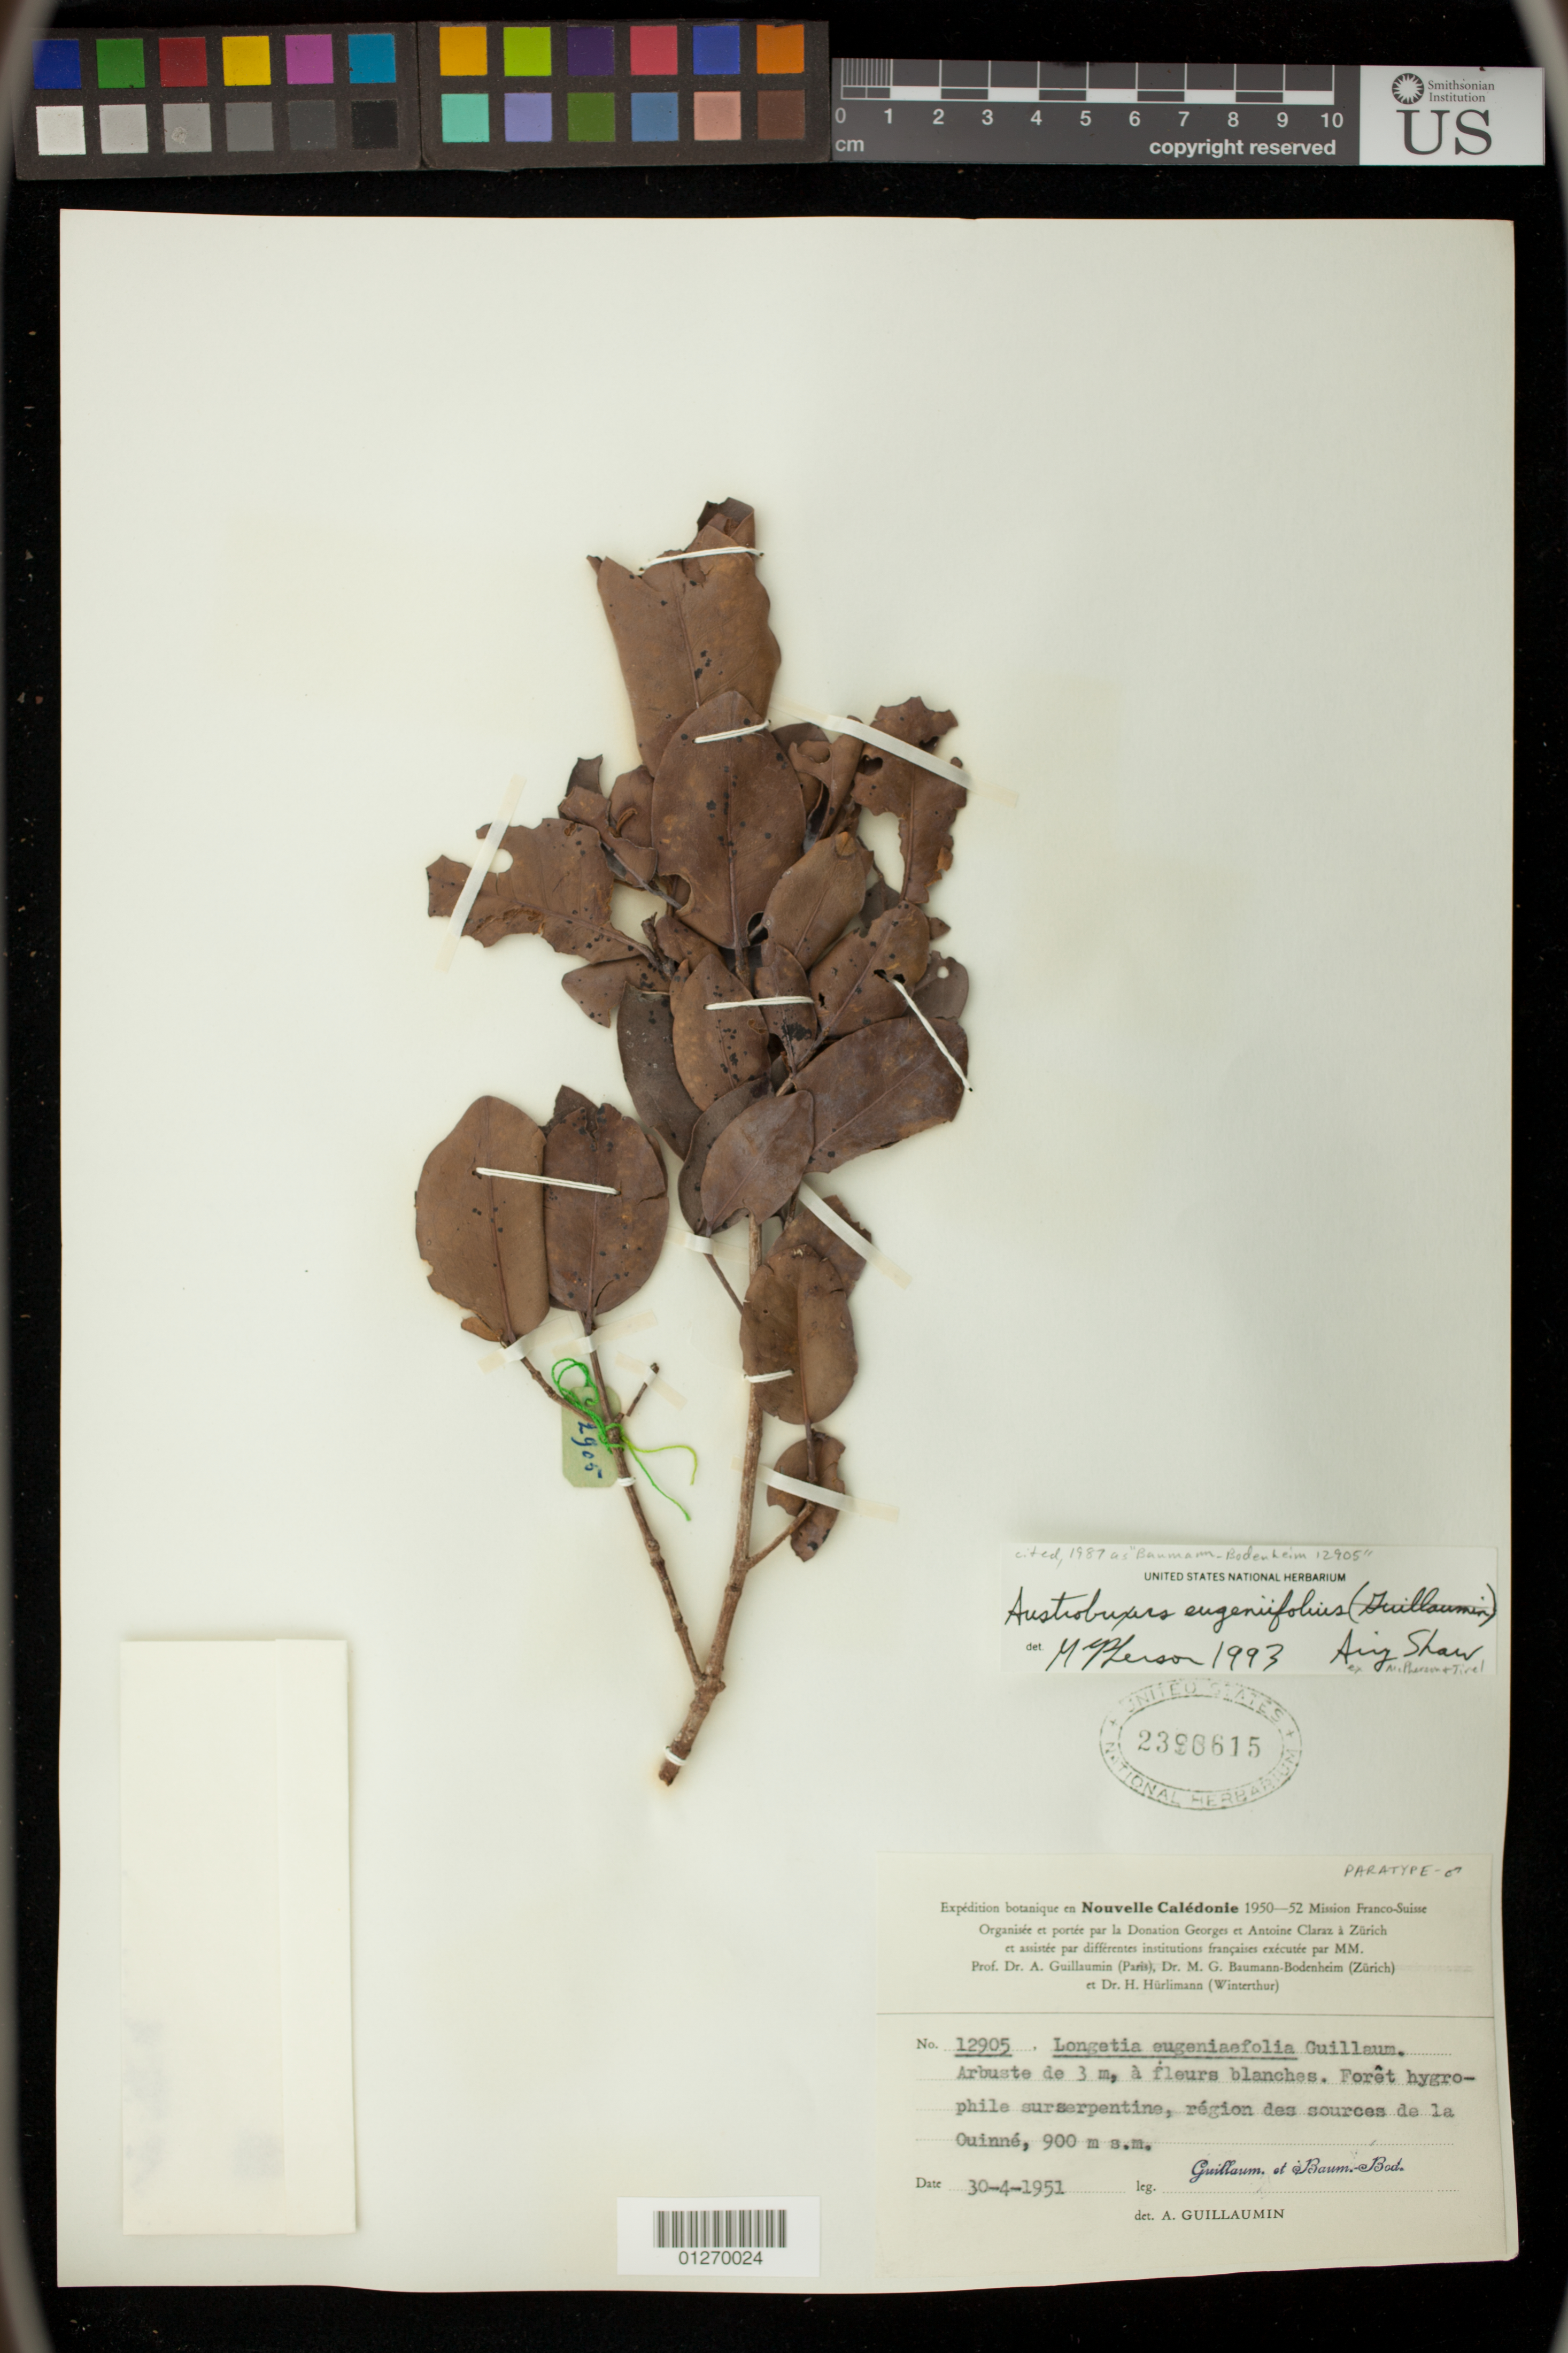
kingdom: Plantae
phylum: Tracheophyta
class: Magnoliopsida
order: Malpighiales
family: Picrodendraceae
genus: Austrobuxus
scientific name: Austrobuxus eugeniifolius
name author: Airy Shaw ex McPherson & Tirel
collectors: A. Guillaumin & M. G. Baumann-Bodenheim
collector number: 12905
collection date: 1951-04-30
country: New Caledonia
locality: region des sources de la Ouinne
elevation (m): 900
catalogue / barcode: US 2390615